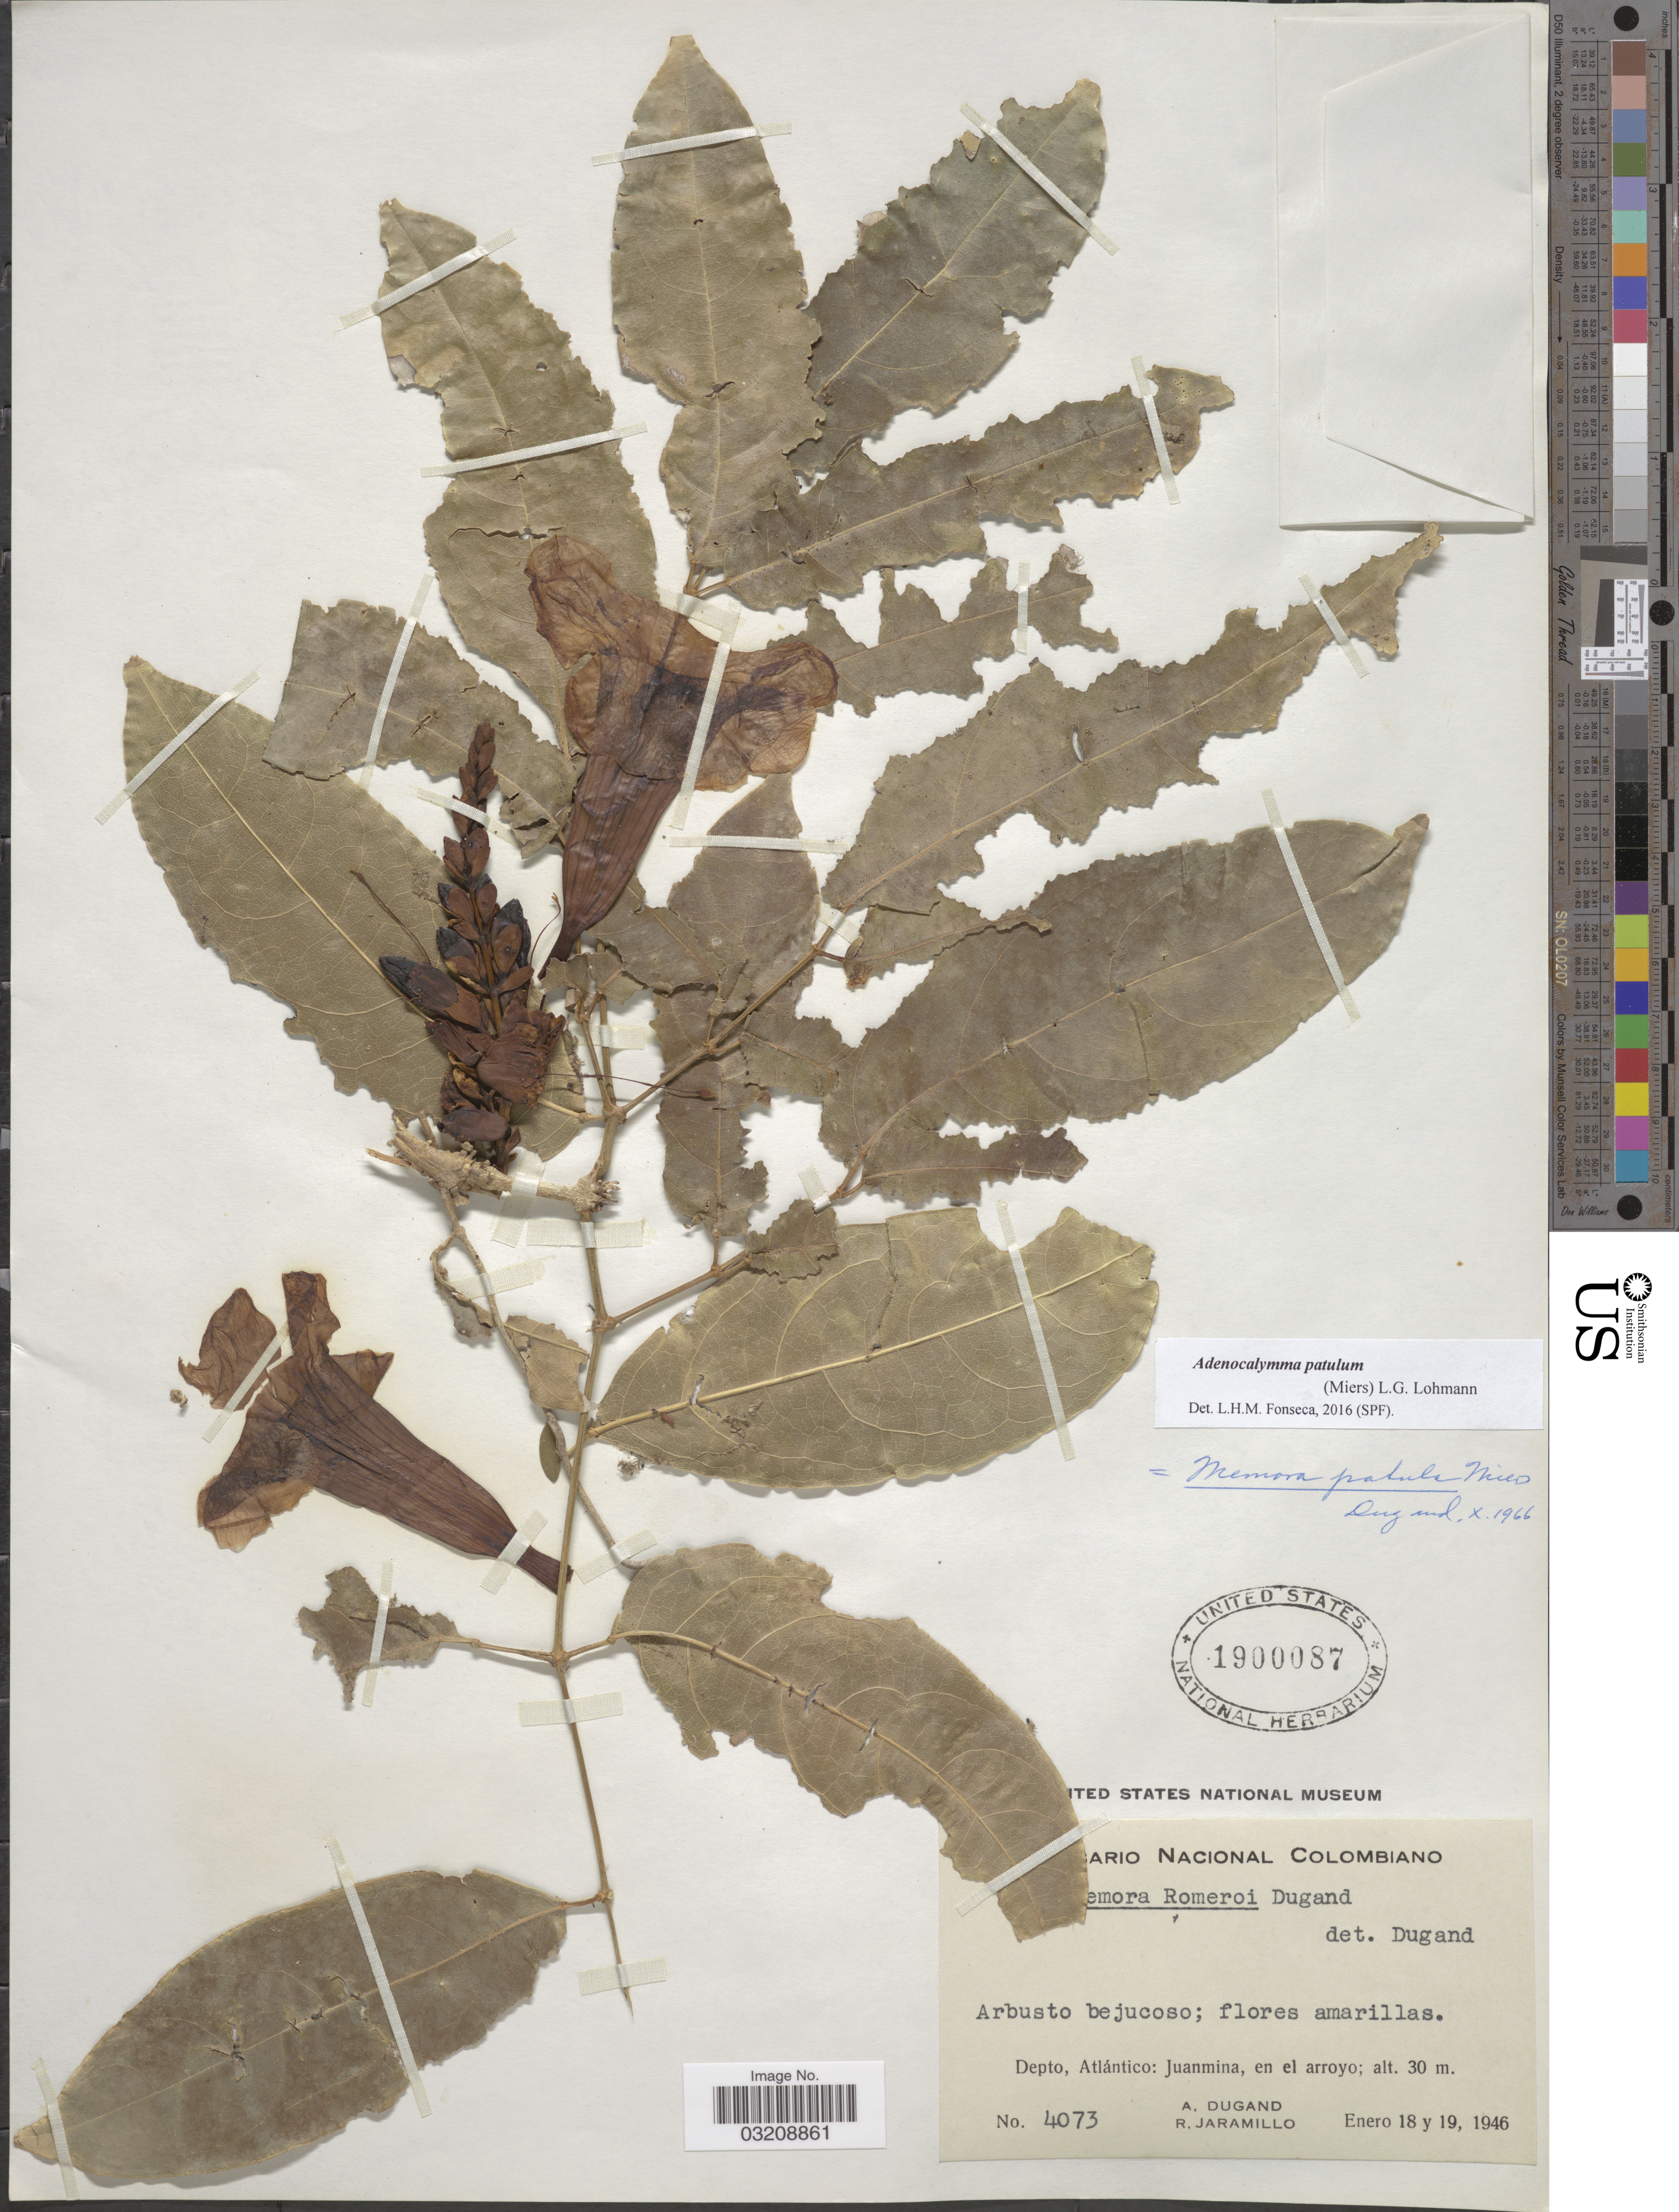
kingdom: Plantae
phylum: Tracheophyta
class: Magnoliopsida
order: Lamiales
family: Bignoniaceae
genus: Adenocalymma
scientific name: Adenocalymma patulum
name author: (Miers) L.G. Lohmann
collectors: A. Dugand & R. Jaramillo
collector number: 4073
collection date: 1946-01-18/1946-01-19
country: Colombia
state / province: Atlántico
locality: Depto. Atlántico: Juanmina, en el arroyo.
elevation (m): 30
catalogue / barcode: US 1900087